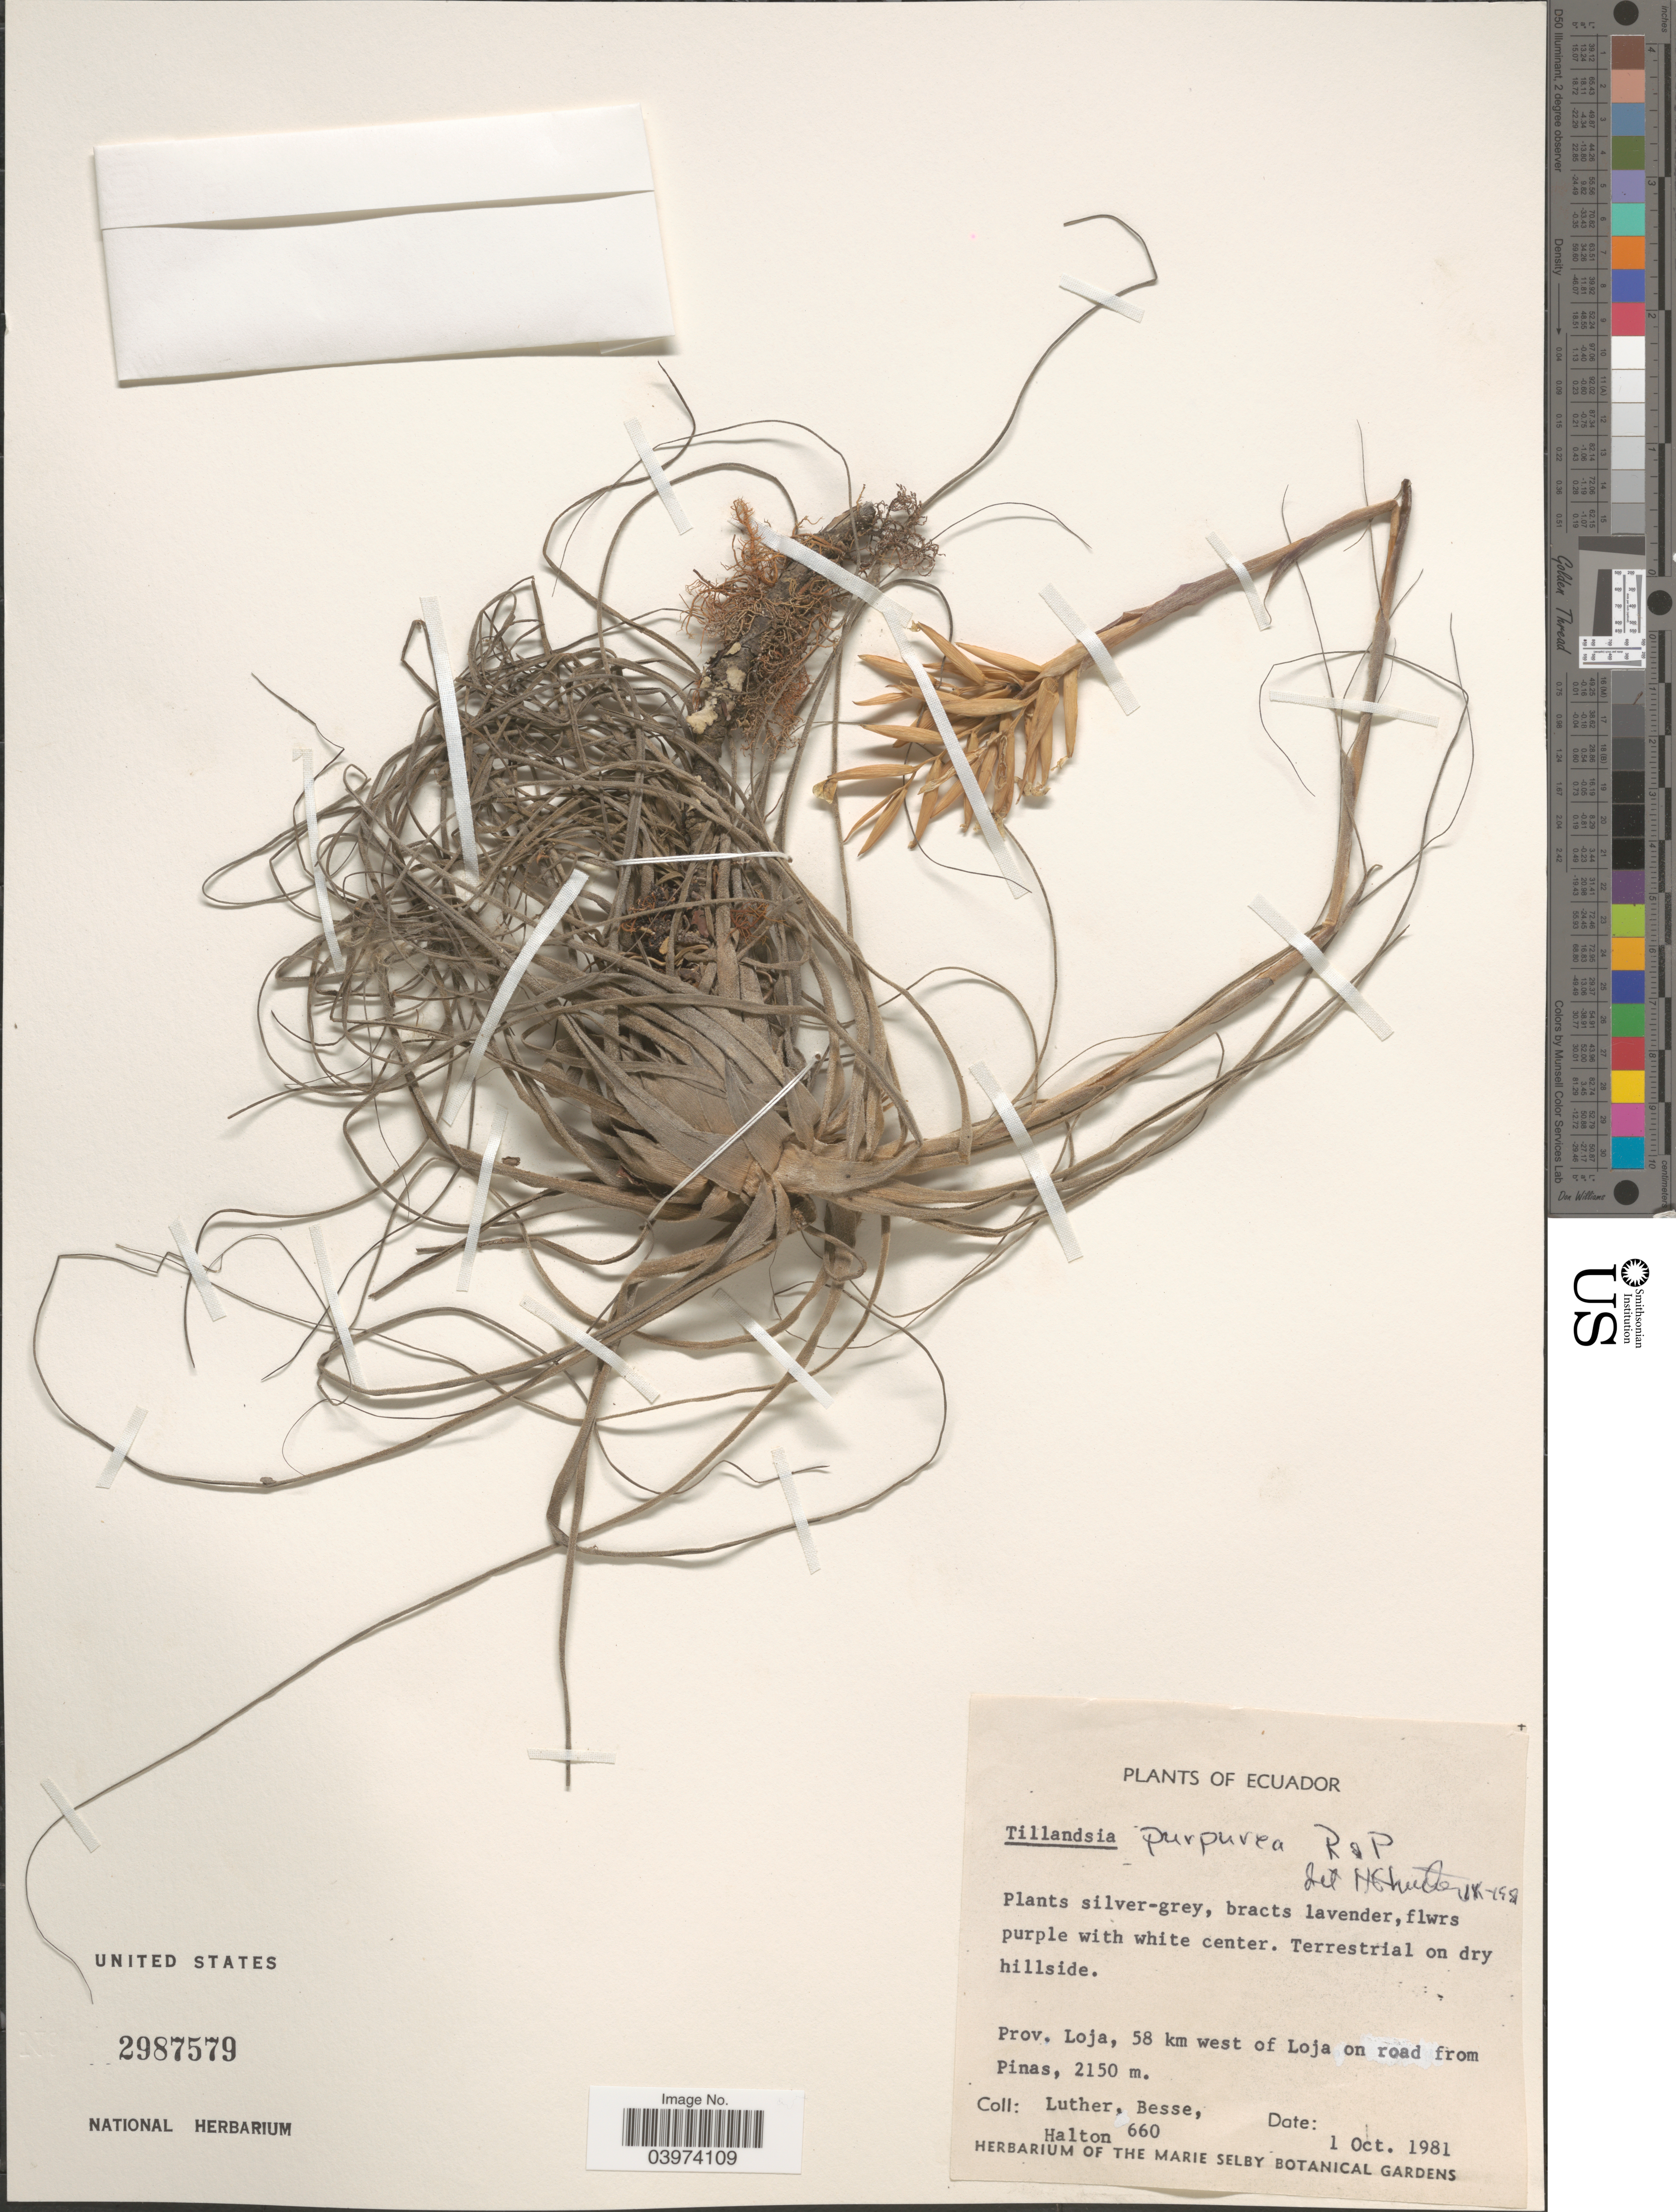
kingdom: Plantae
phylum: Tracheophyta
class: Liliopsida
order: Poales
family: Bromeliaceae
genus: Tillandsia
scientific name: Tillandsia purpurea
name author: Ruiz & Pav.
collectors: -- Luther, -. Besse & -. Halton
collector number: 660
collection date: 1981-10-01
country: Ecuador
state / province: Loja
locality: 58 km west of Loja on road from Pinas.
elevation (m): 2150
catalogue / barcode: US 2987579